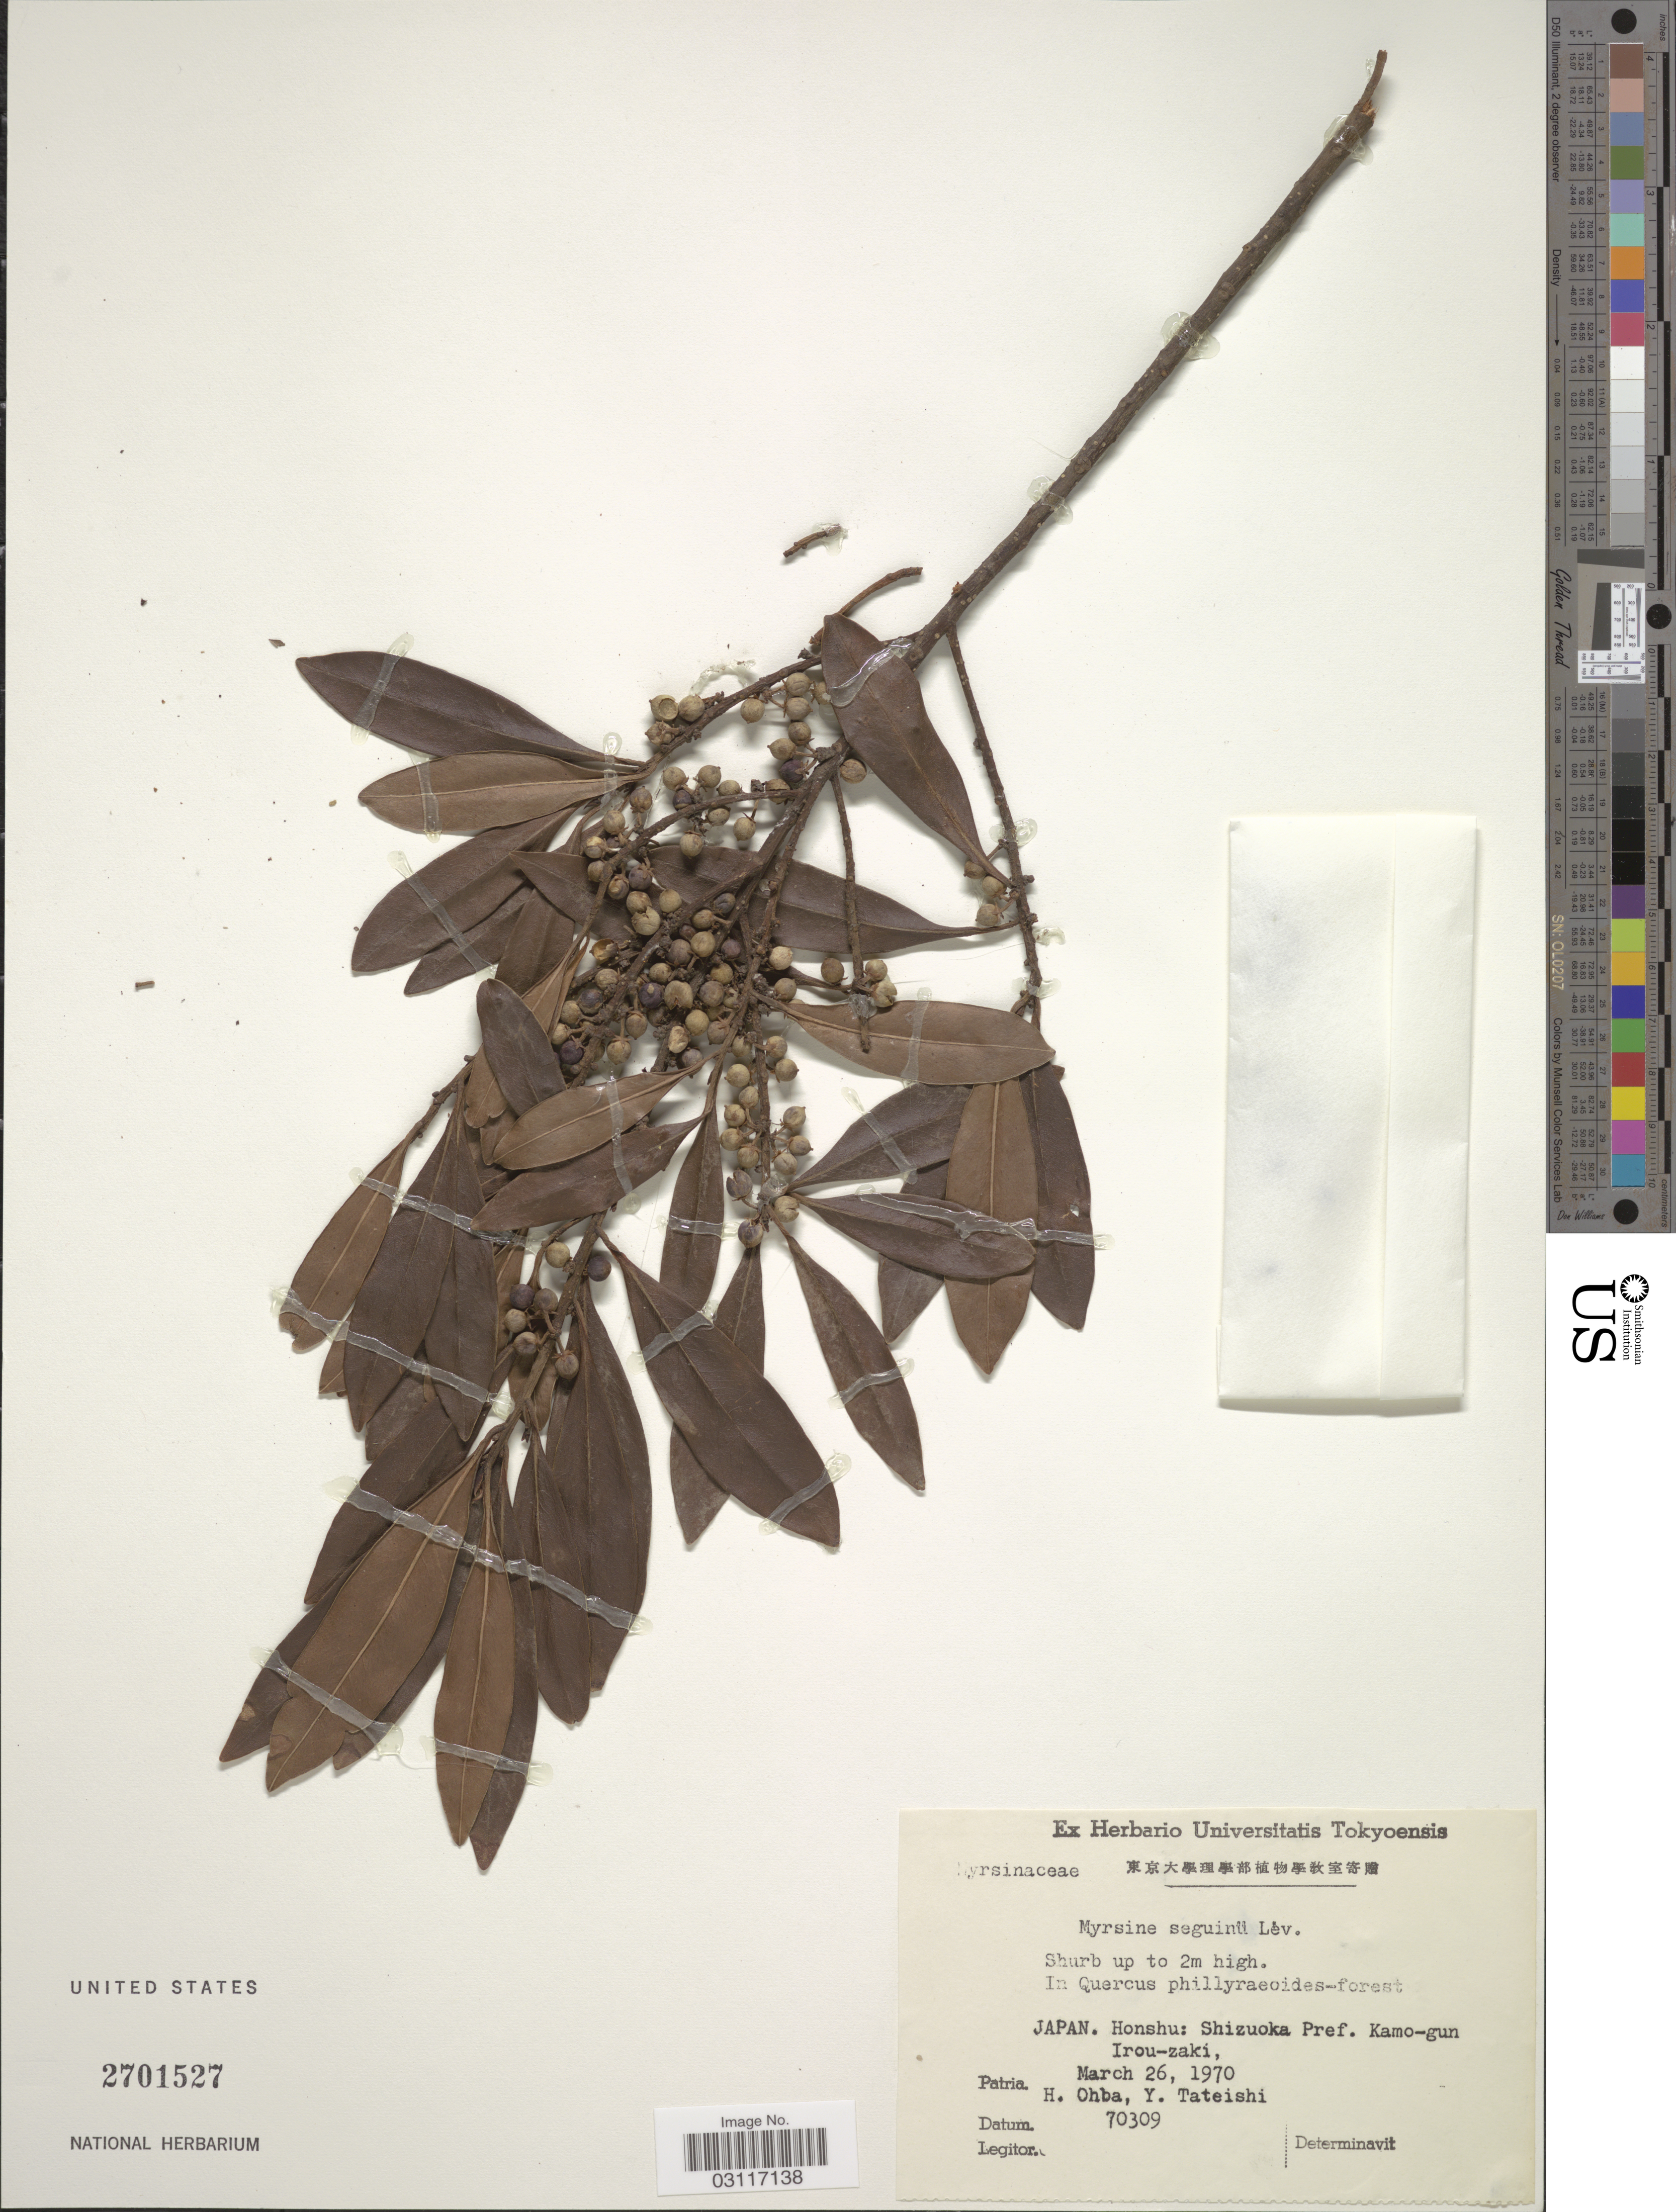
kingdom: Plantae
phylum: Tracheophyta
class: Magnoliopsida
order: Ericales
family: Primulaceae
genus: Myrsine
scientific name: Myrsine seguinii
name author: H. Lév.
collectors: H. Ohba & Y. Tateishi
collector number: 70309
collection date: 1970-03-26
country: Japan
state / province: Sizuoka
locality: Honshu: Shizuoka Pref. Kamo-gun Irou-zaki.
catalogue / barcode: US 2701527